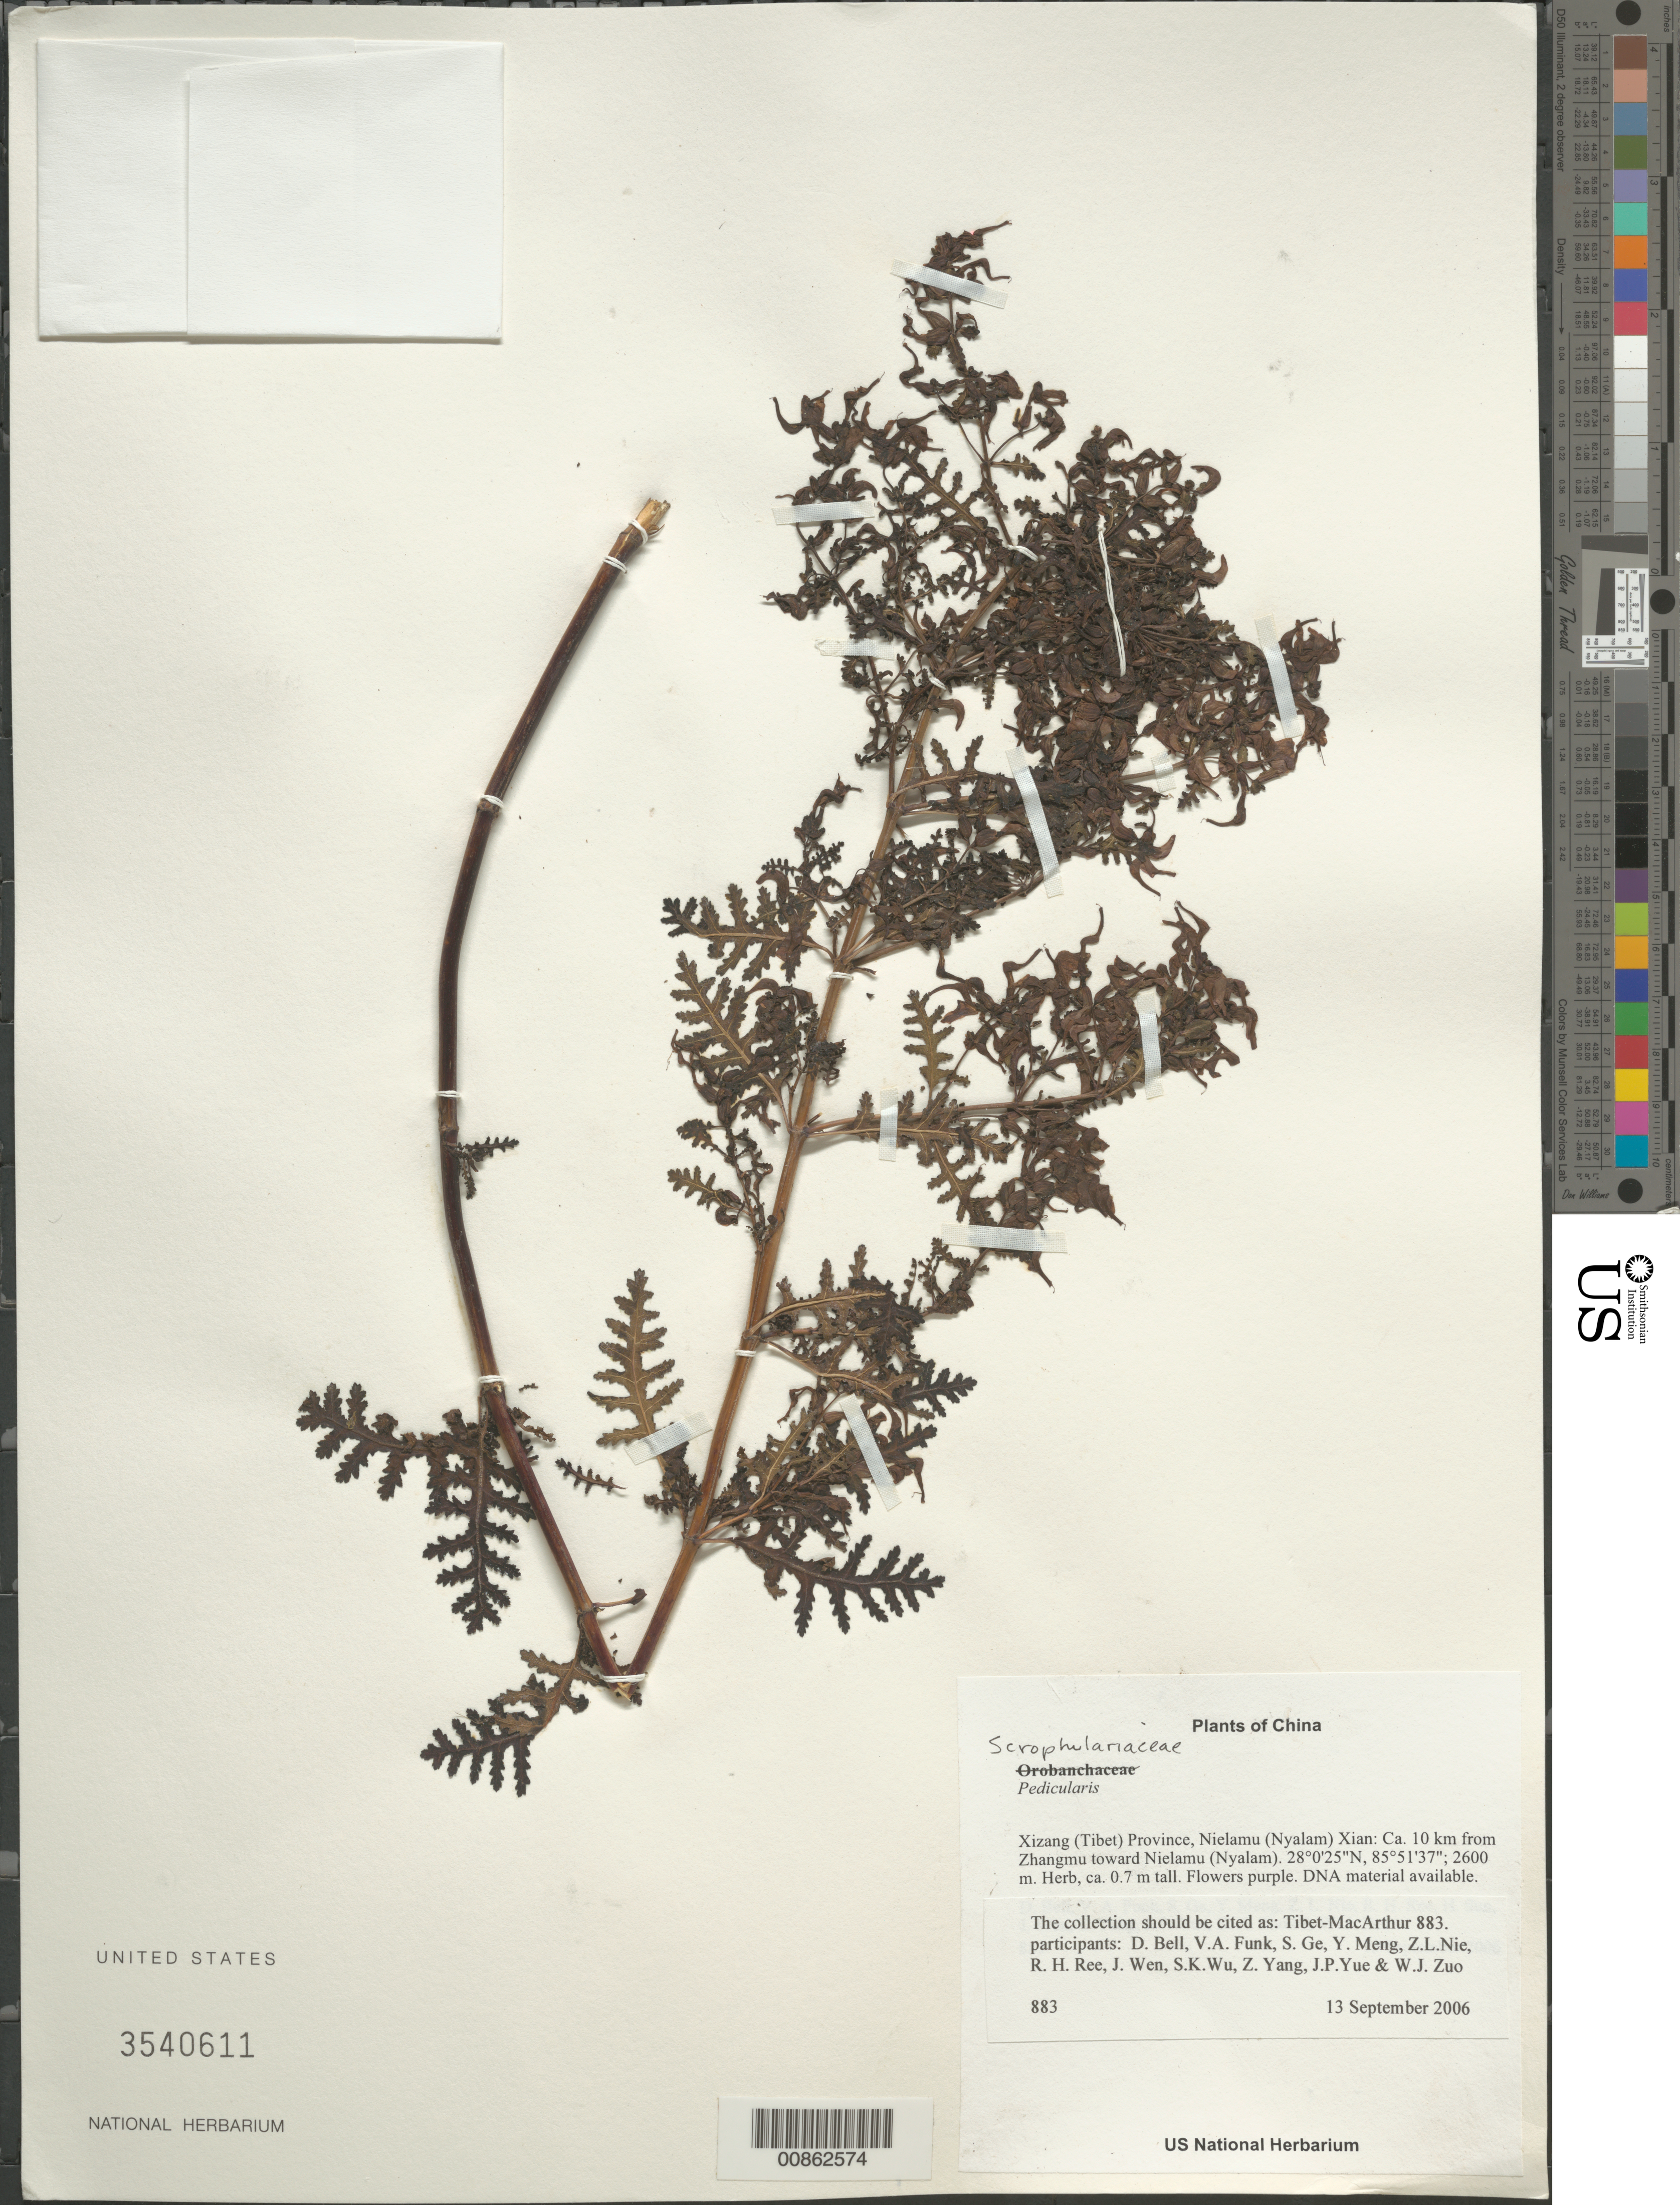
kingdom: Plantae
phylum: Tracheophyta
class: Magnoliopsida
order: Lamiales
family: Orobanchaceae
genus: Pedicularis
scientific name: Pedicularis sp.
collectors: Tibet-MacArthur, D. A. Bell, V. Funk, S. Ge, Y. Meng, Z. Nie, R. Ree, H. Sun, J. Wen, Z. Yang, J. Yue, Z. Zhou & W. Zuo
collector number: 883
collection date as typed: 13 Sep 2006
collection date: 2006-09-13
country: China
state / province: Xizang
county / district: Nielamu (Nyalam) Xian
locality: Ca. 10 km from Zhangmu toward Nielamu (Nyalam).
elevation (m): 2600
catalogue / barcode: US 3540611